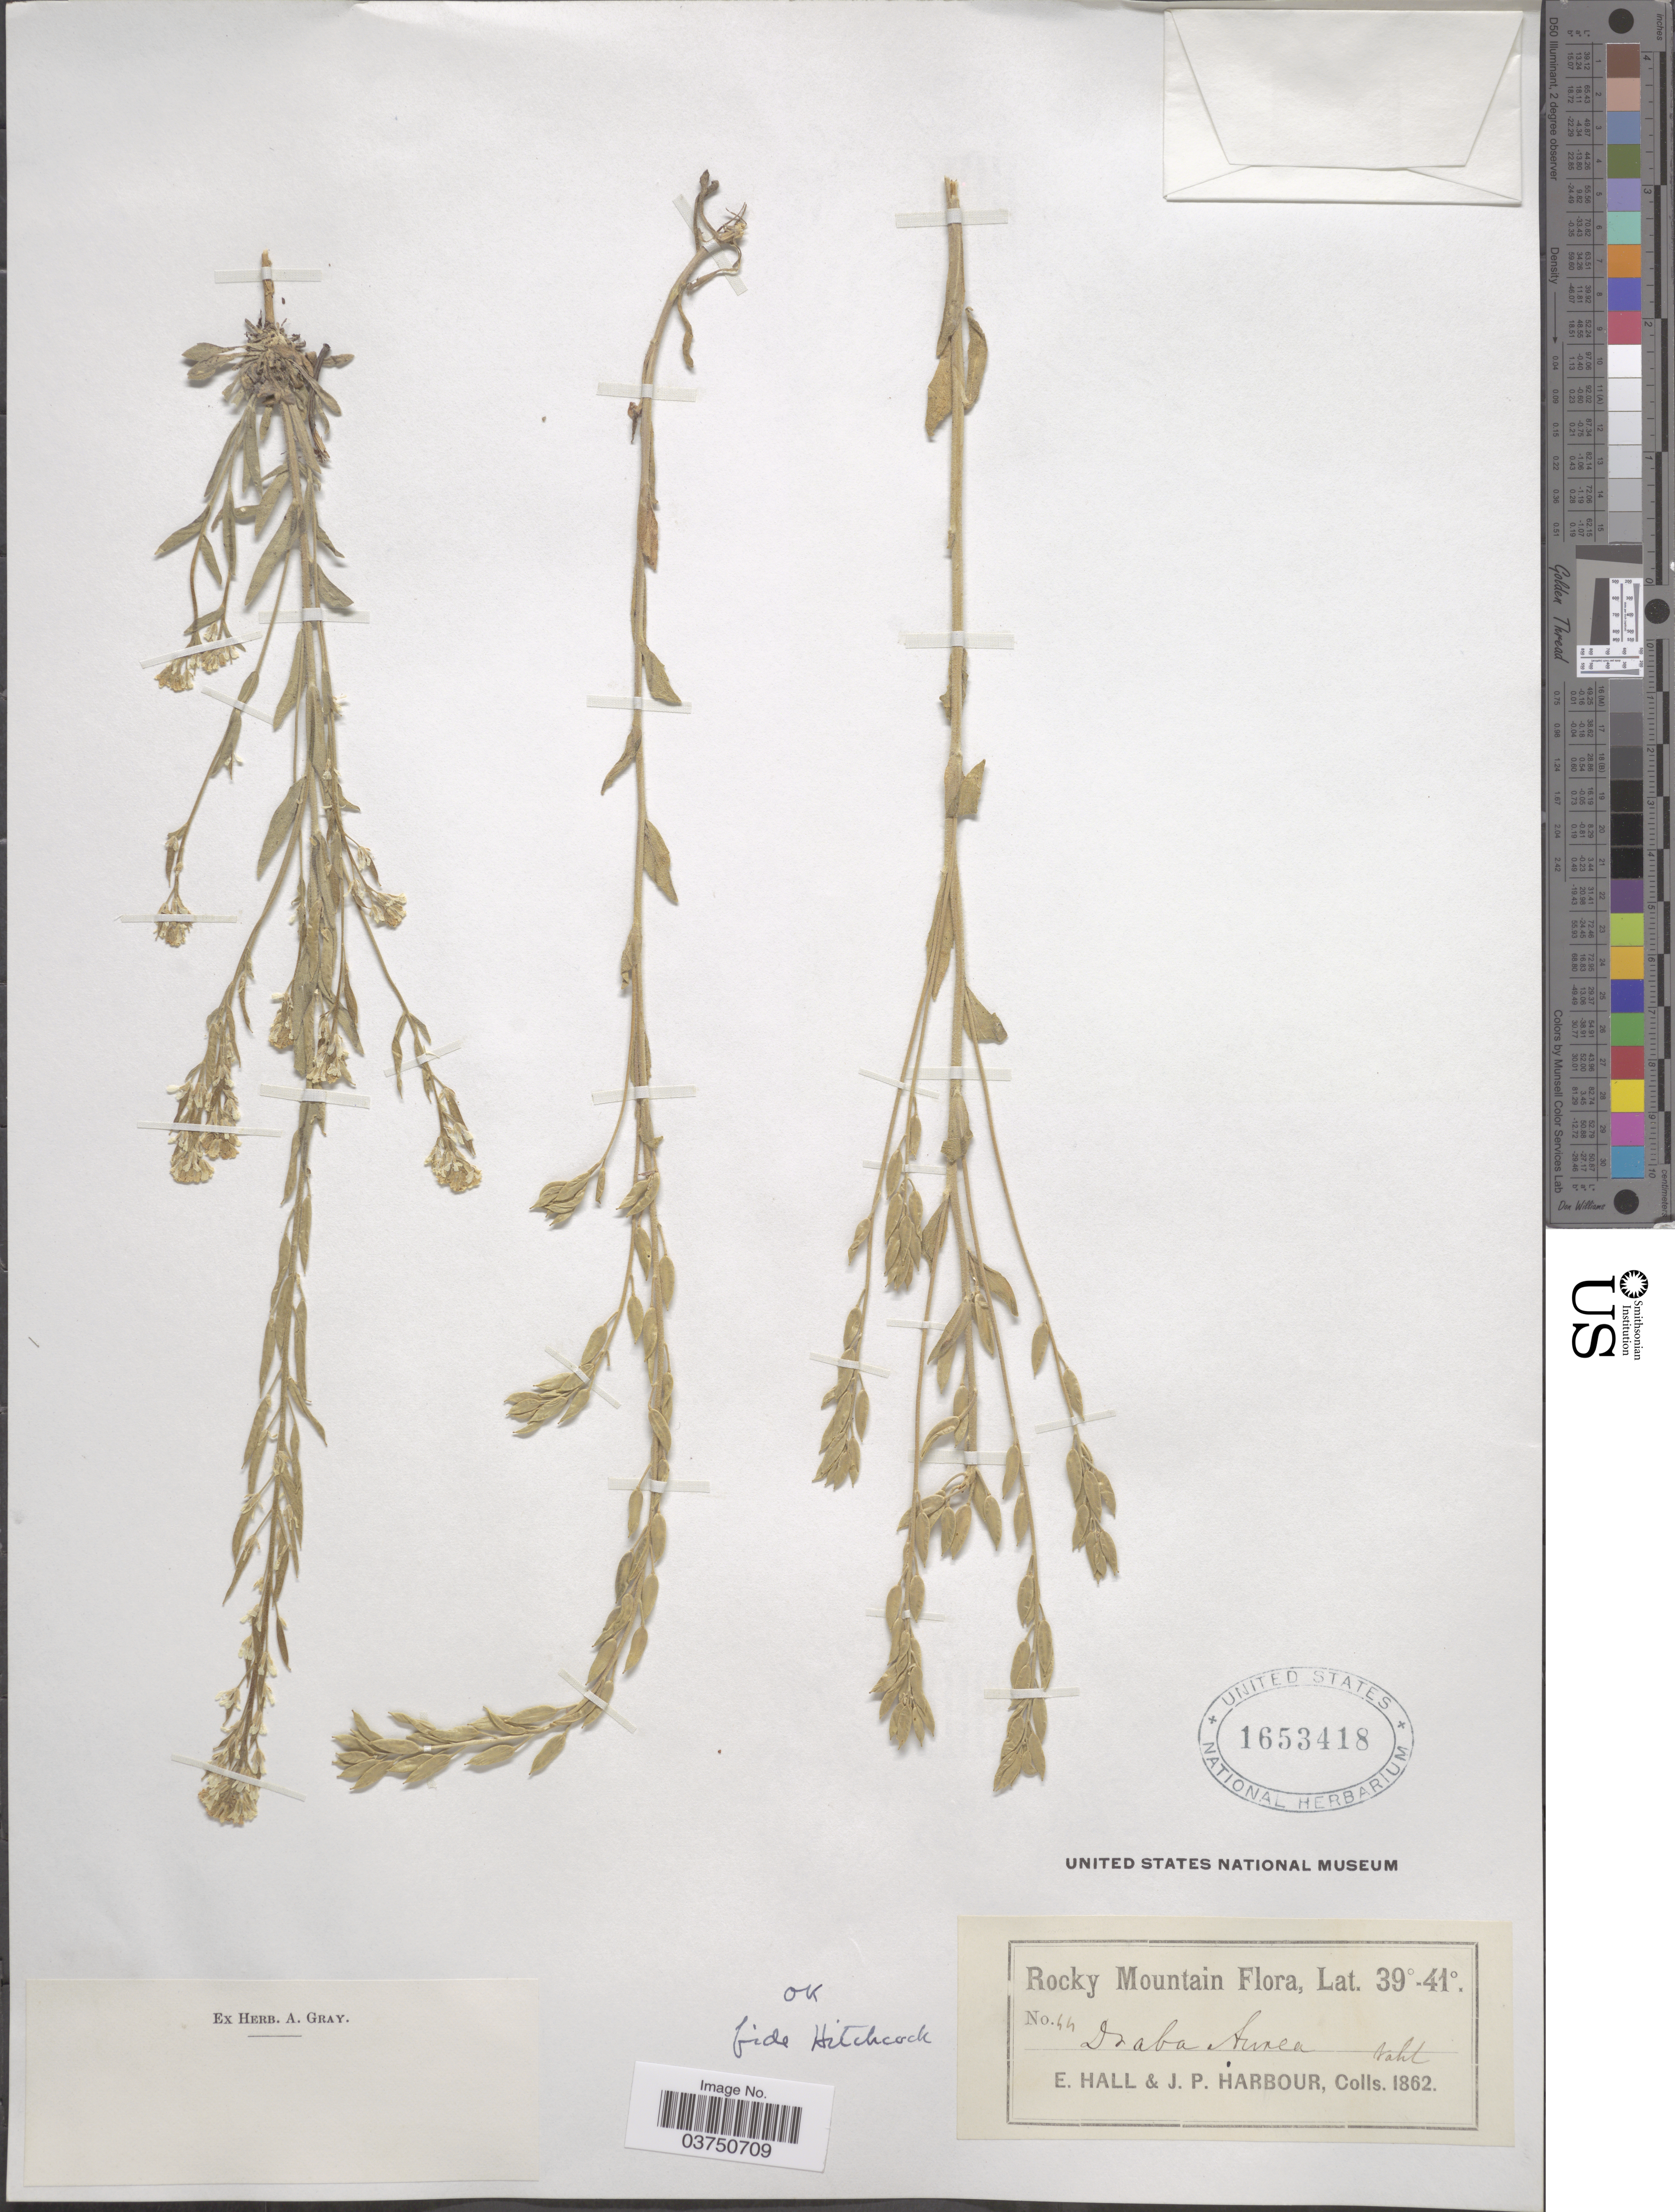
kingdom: Plantae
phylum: Tracheophyta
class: Magnoliopsida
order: Brassicales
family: Brassicaceae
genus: Draba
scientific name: Draba aurea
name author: Vahl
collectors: E. Hall & J. Harbour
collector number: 44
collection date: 1862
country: United States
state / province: Colorado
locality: Rocky Mountain.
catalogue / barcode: US 1653418